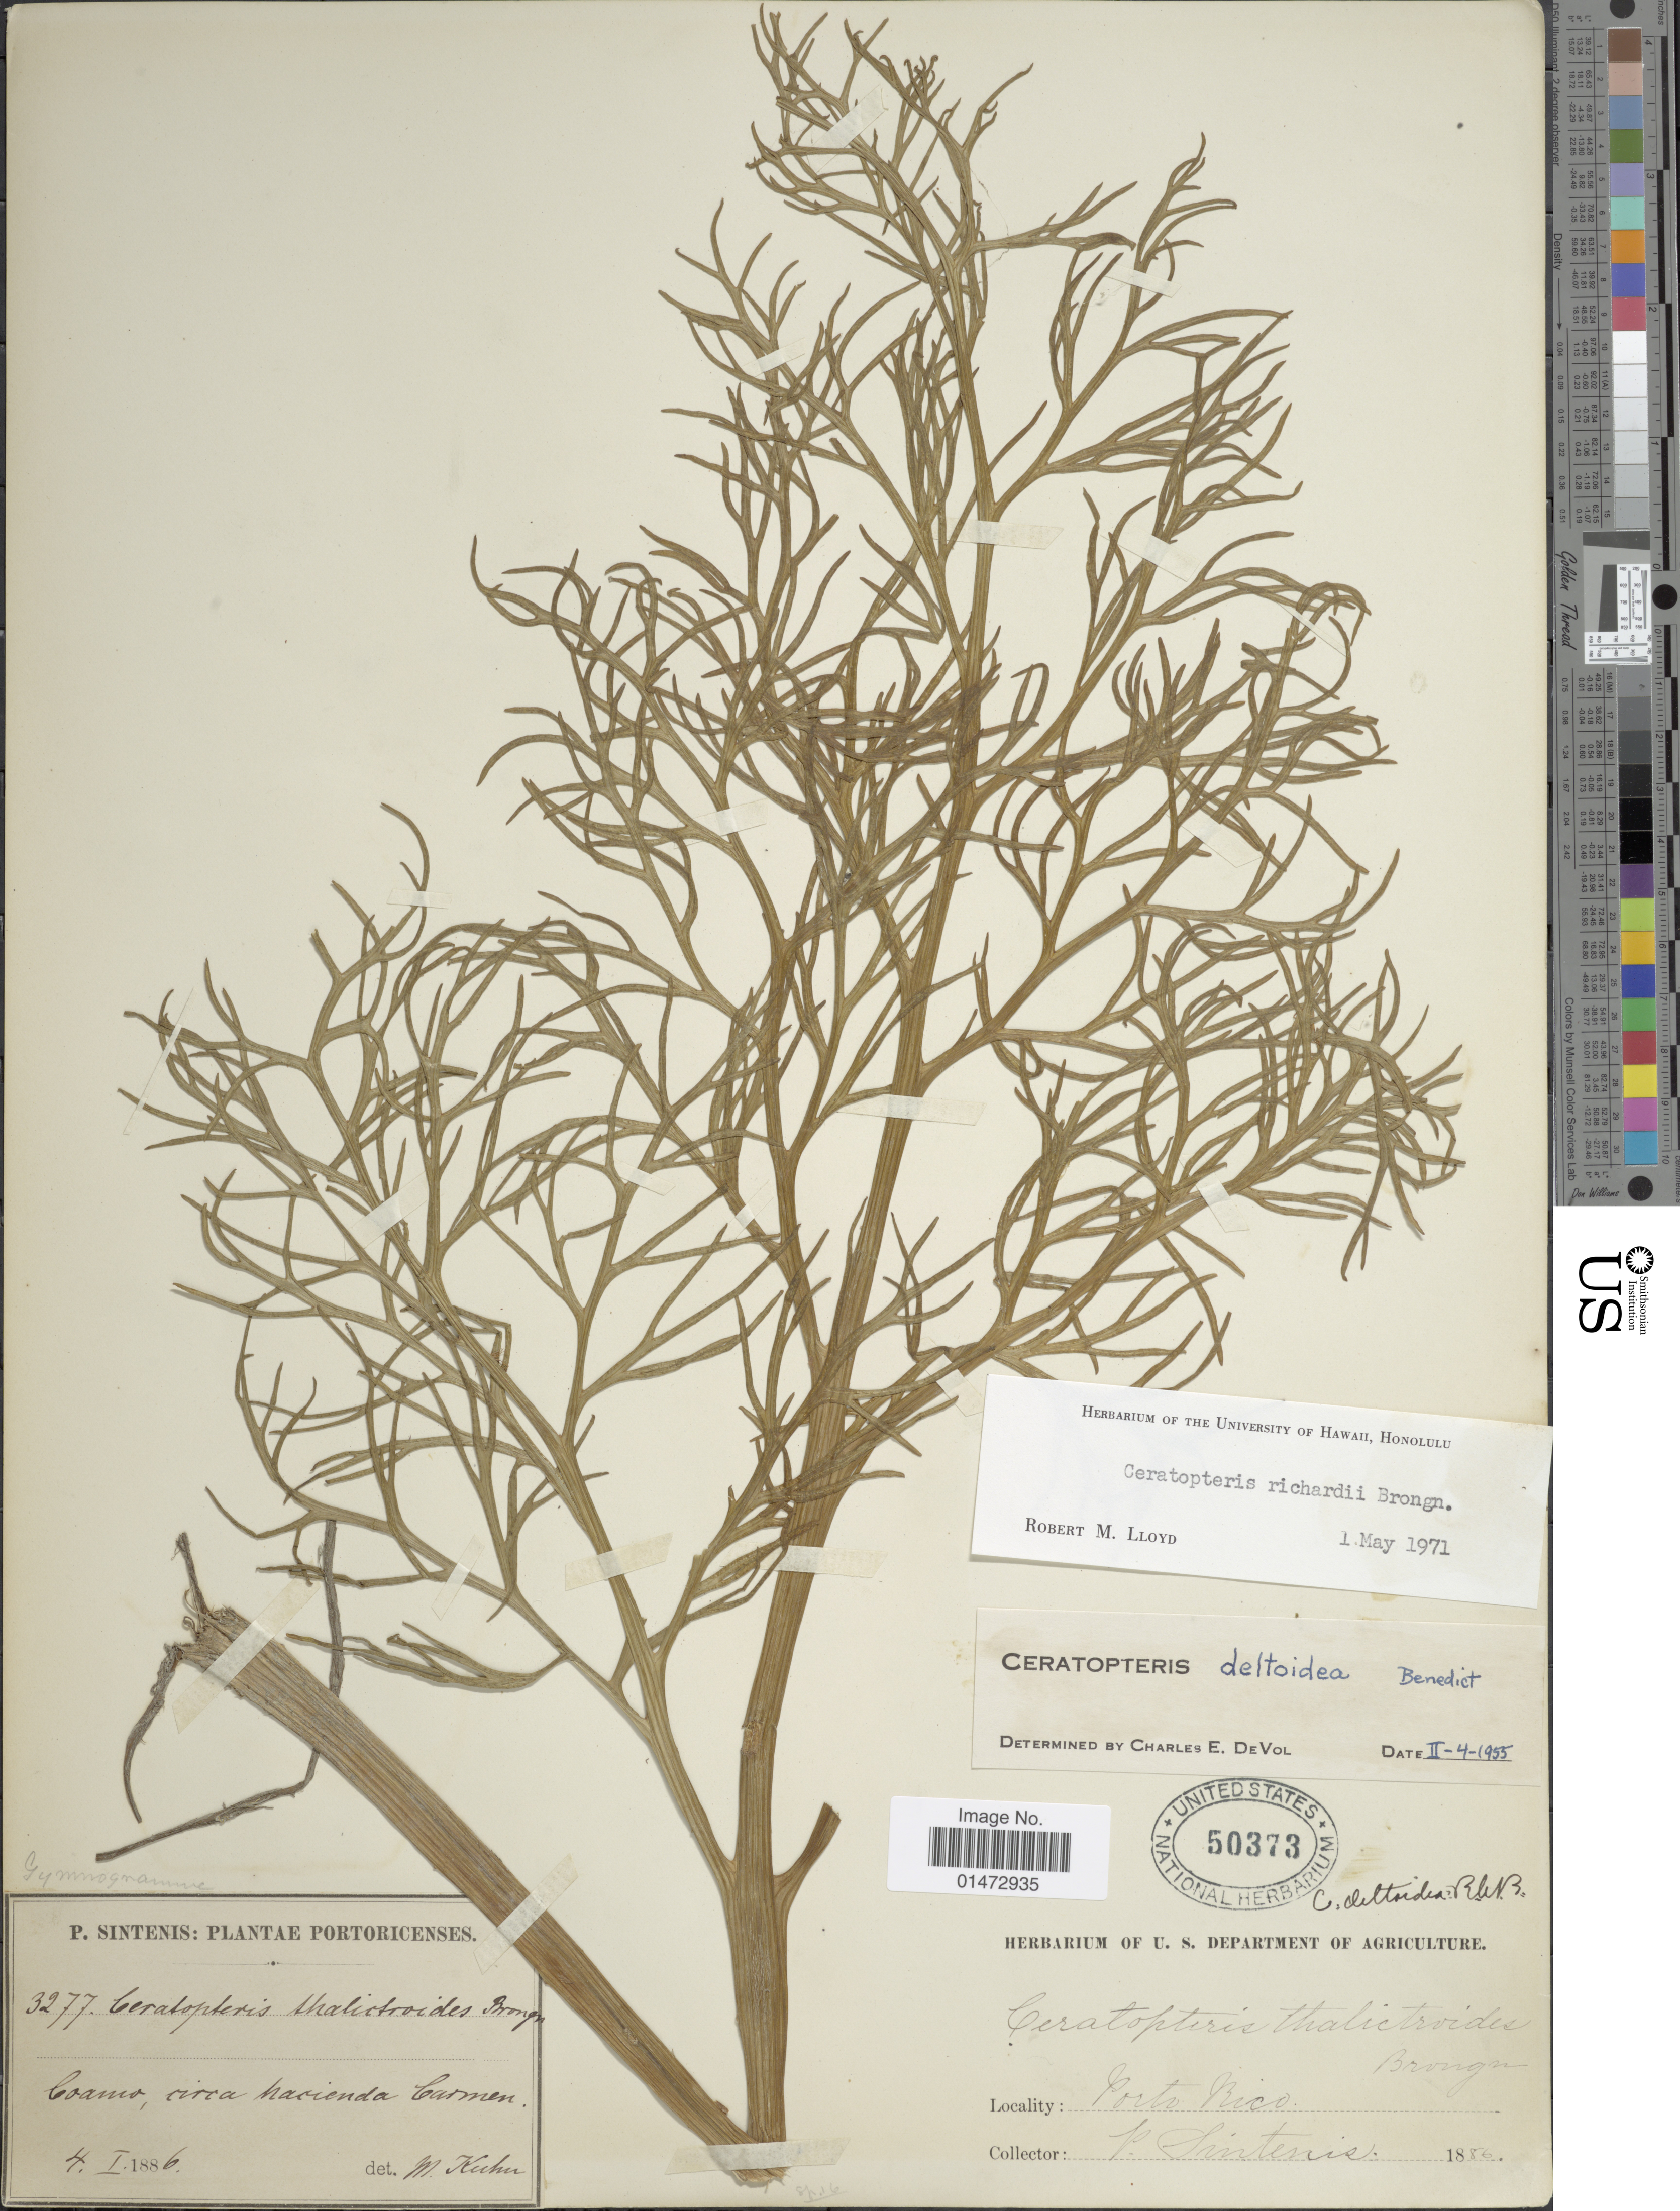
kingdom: Plantae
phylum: Tracheophyta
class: Polypodiopsida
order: Polypodiales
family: Pteridaceae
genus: Ceratopteris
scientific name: Ceratopteris richardii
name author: Brongn.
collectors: P. Sintenis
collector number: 3277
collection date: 1886-01-04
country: Puerto Rico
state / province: Coamo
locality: Circa hacienda Carmen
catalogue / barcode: US 50373